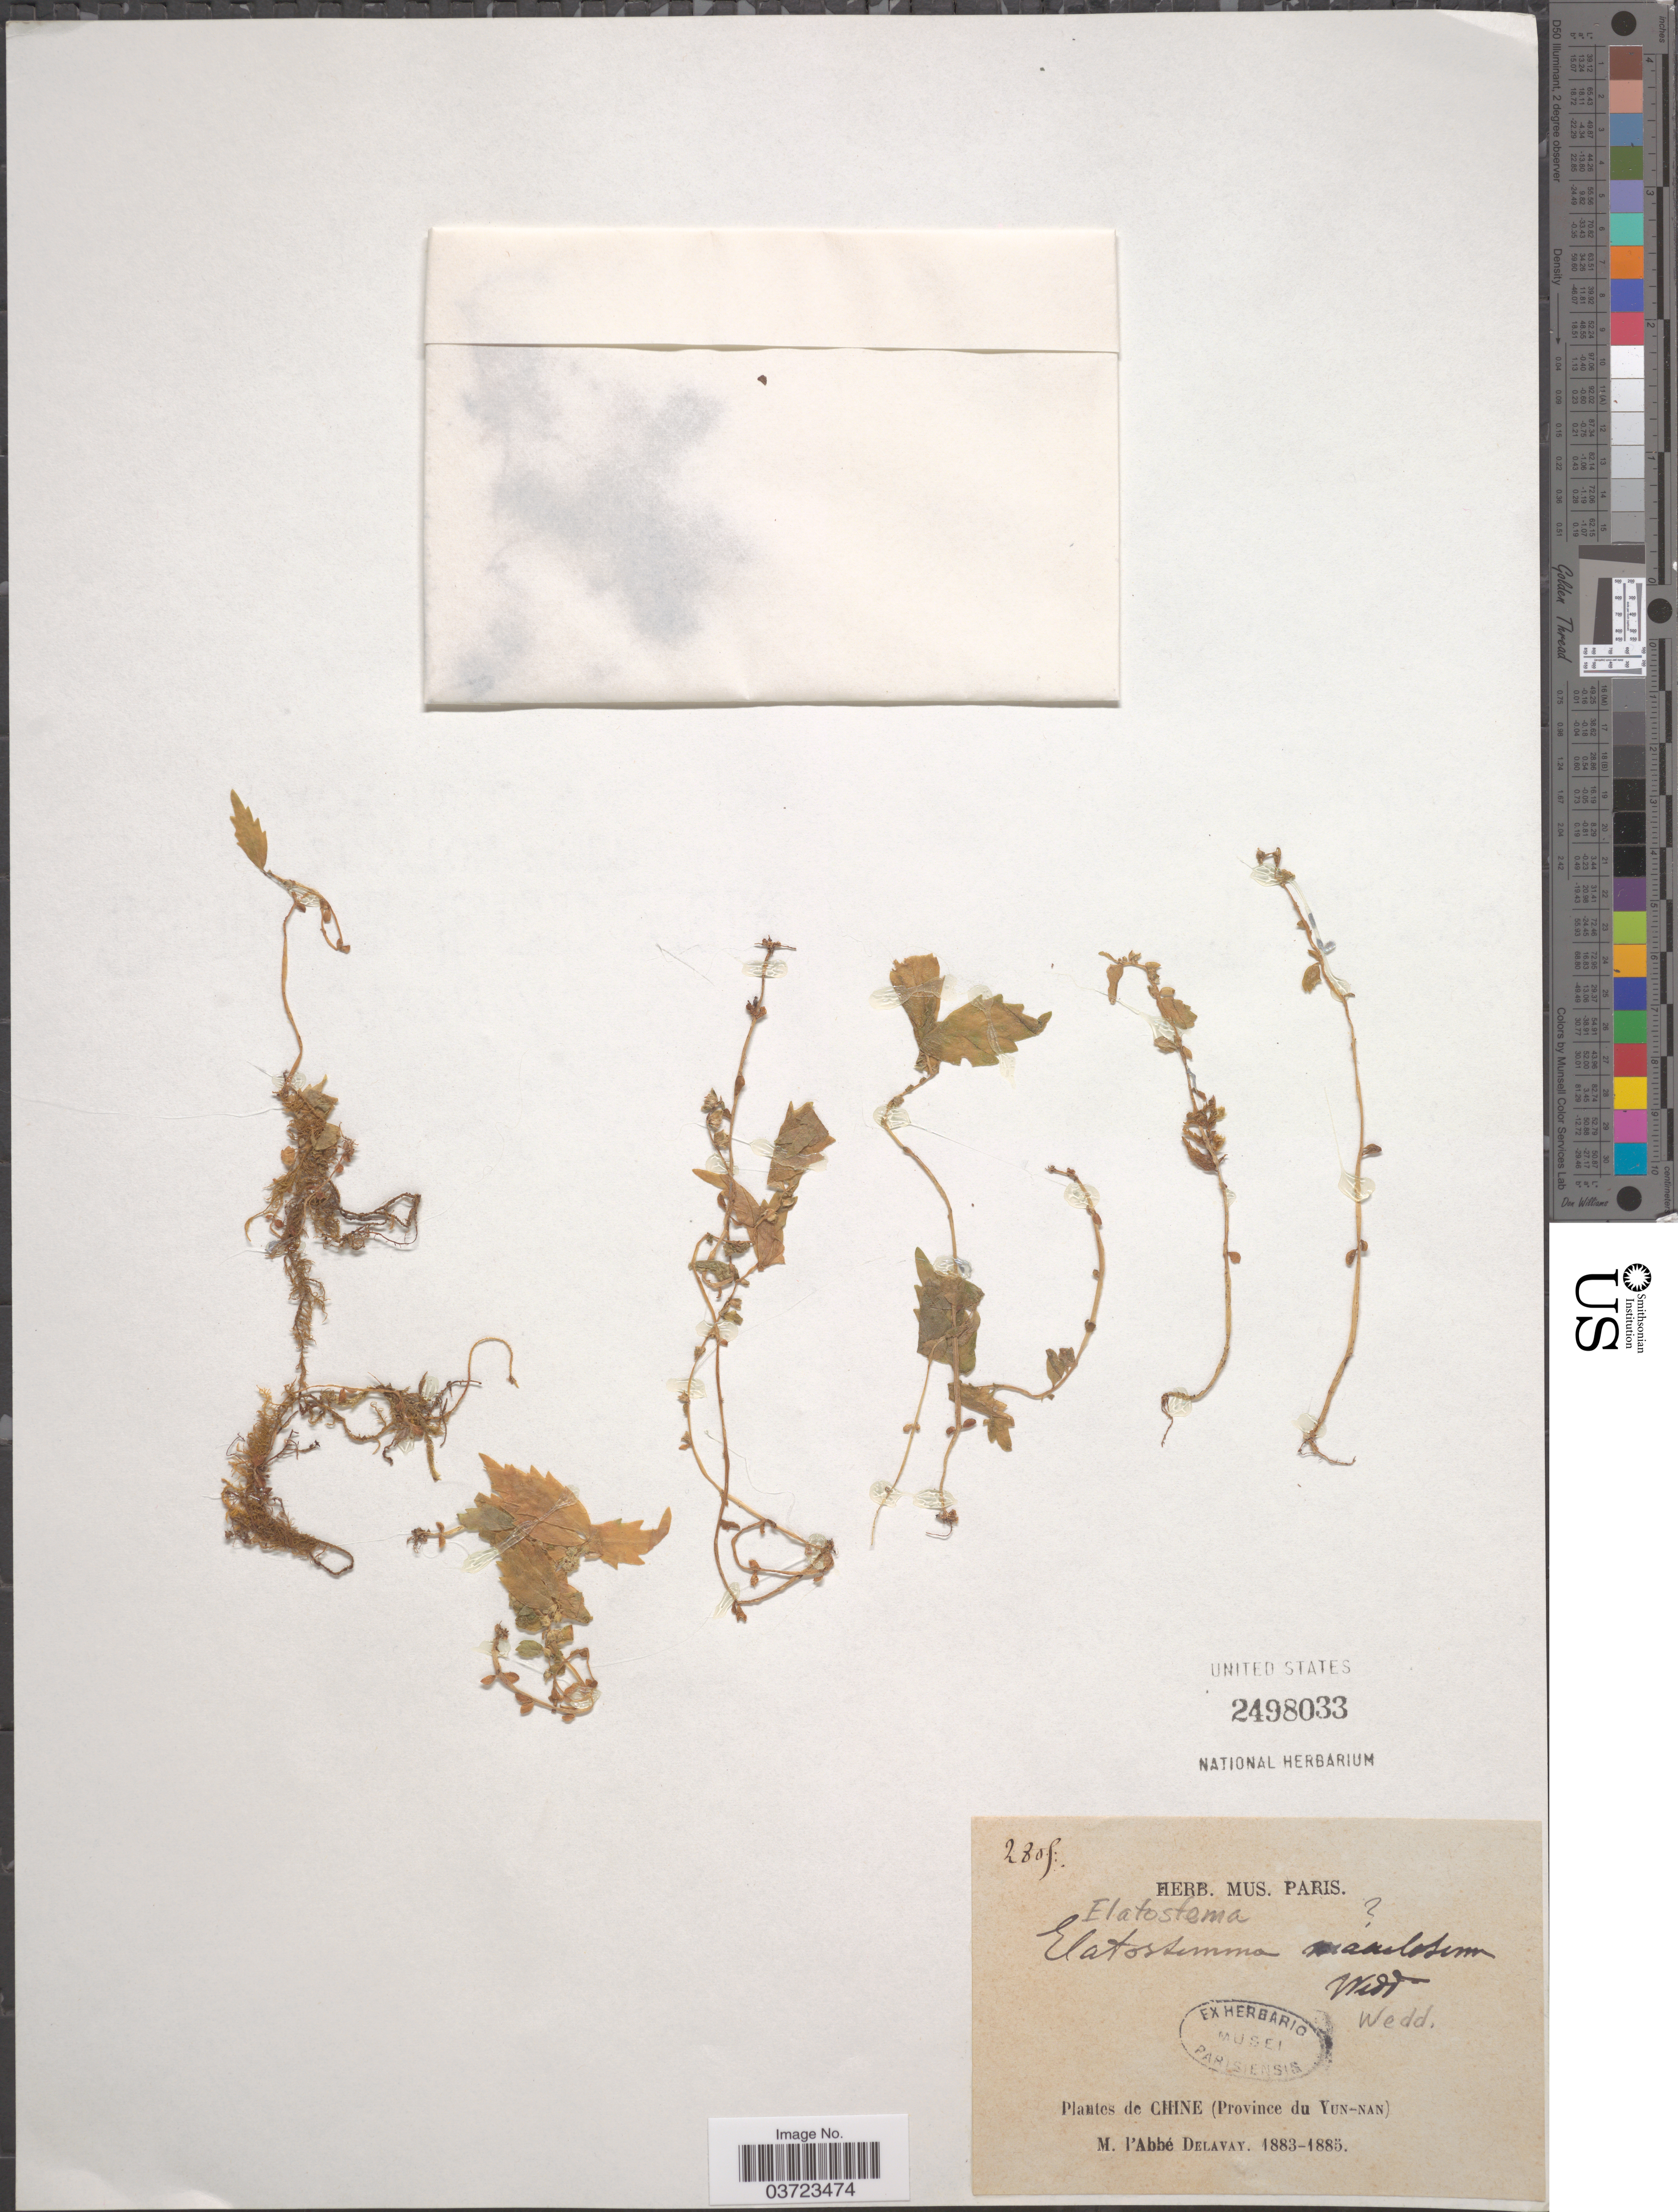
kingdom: Plantae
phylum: Tracheophyta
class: Magnoliopsida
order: Rosales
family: Urticaceae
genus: Elatostema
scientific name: Elatostema sp.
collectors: P. Delavay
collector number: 230f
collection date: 1883/1885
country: China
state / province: Yunnan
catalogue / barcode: US 2498033